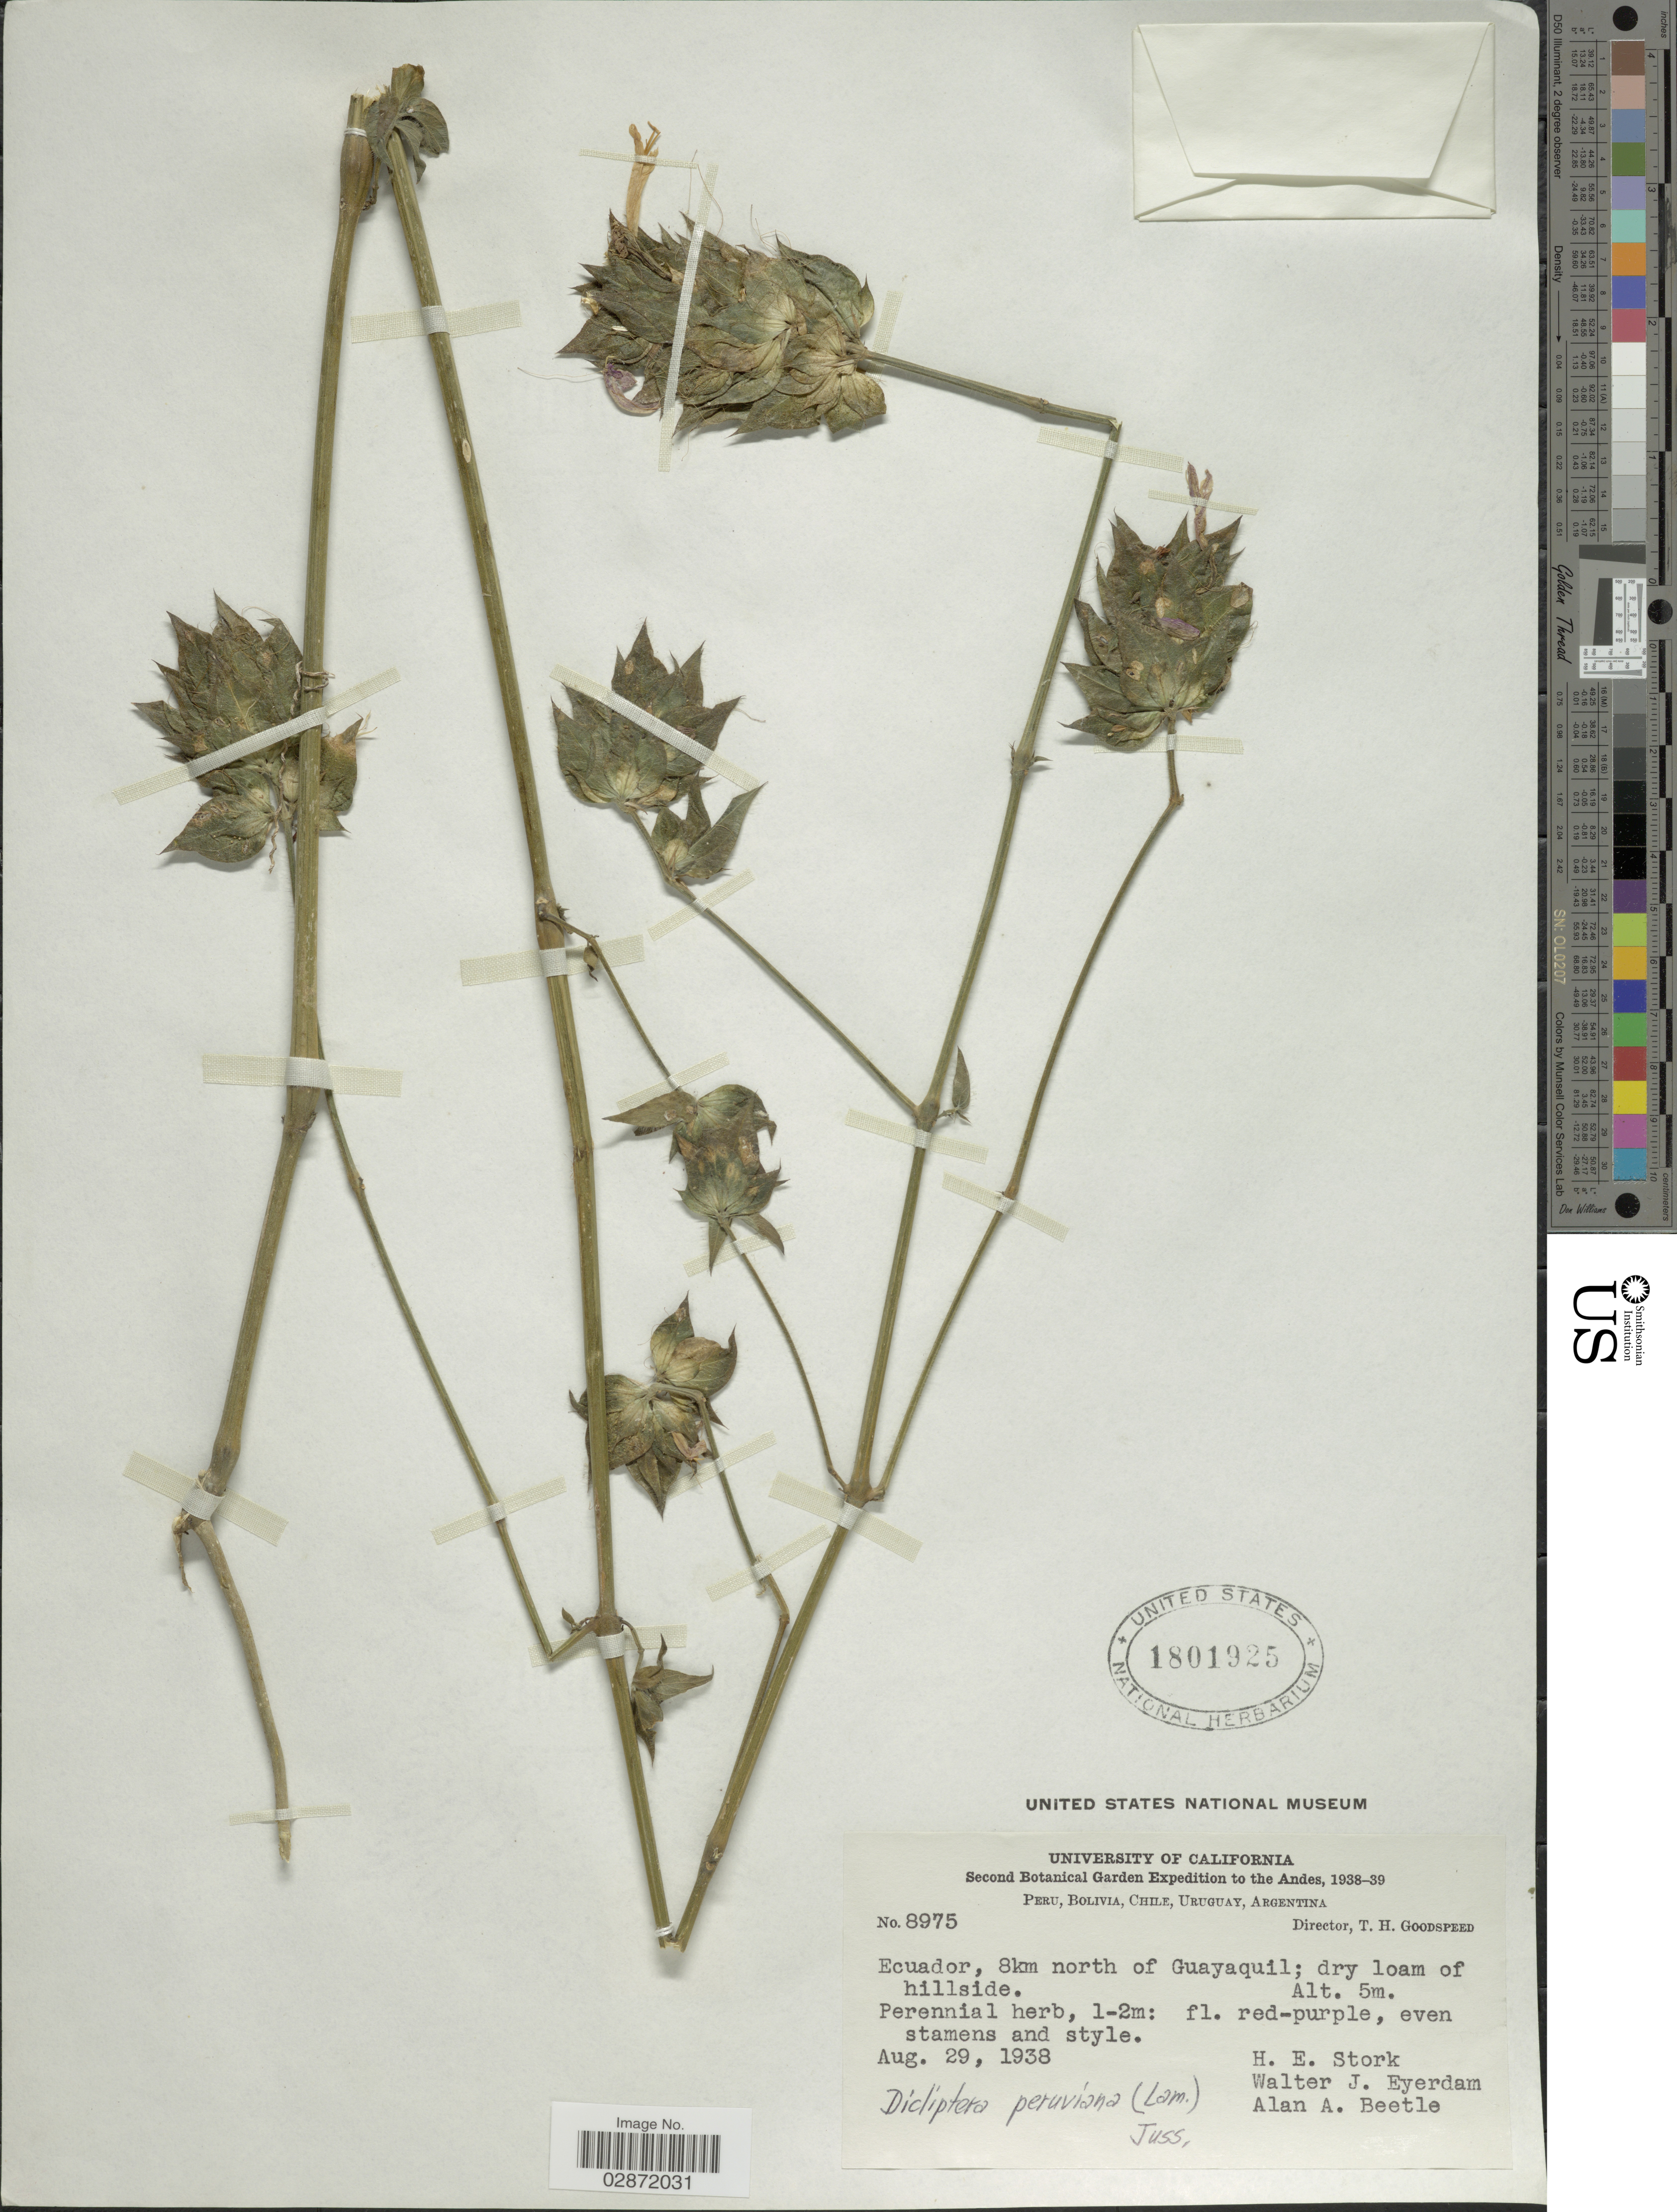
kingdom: Plantae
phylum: Tracheophyta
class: Magnoliopsida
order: Lamiales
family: Acanthaceae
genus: Dicliptera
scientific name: Dicliptera peruviana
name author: (Ruiz & Pav.) Juss.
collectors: H. E. Stork, W. J. Eyerdam & A. A. Beetle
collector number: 8975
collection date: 1938-08-29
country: Ecuador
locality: Andes. 8km north of Guayaquil.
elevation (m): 5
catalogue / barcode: US 1801925